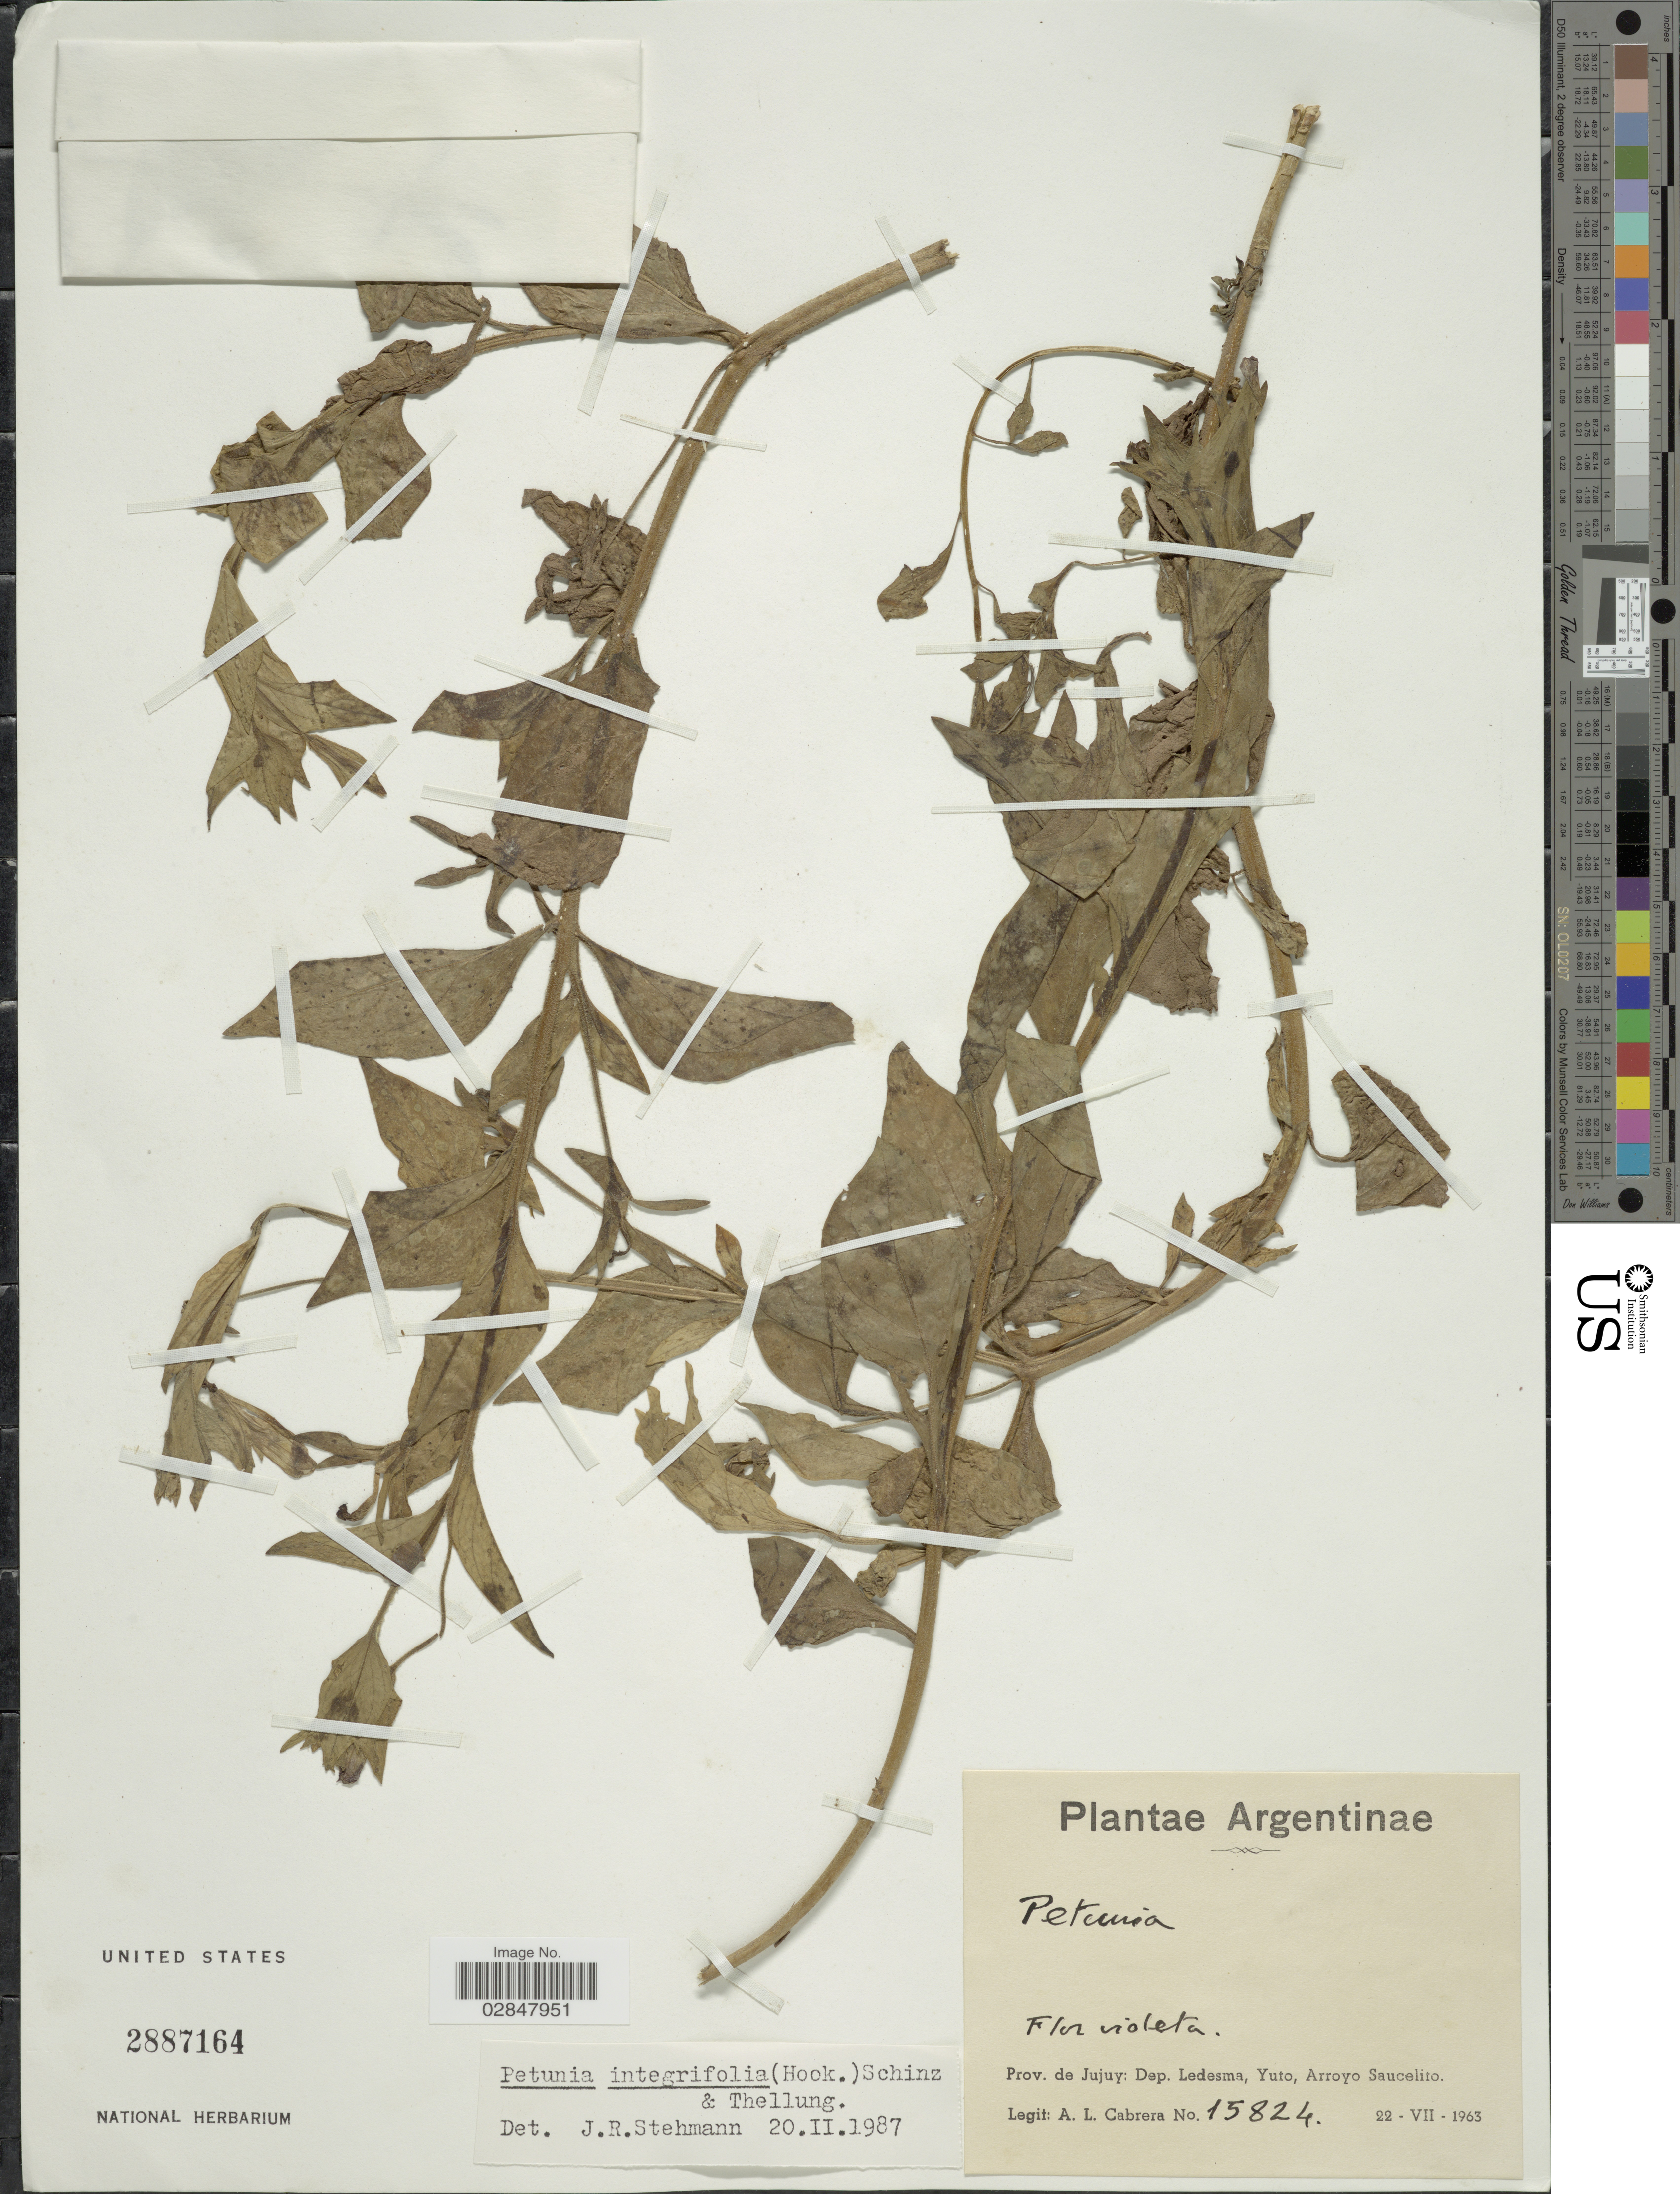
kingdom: Plantae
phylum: Tracheophyta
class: Magnoliopsida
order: Solanales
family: Solanaceae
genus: Petunia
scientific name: Petunia integrifolia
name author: (Hook.) Schinz & Thell.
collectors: A. L. Cabrera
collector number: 15824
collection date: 1963-07-22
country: Argentina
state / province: Jujuy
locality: Dep. Ledesma, Yuto, Arroyo Saucelito.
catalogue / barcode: US 2887164